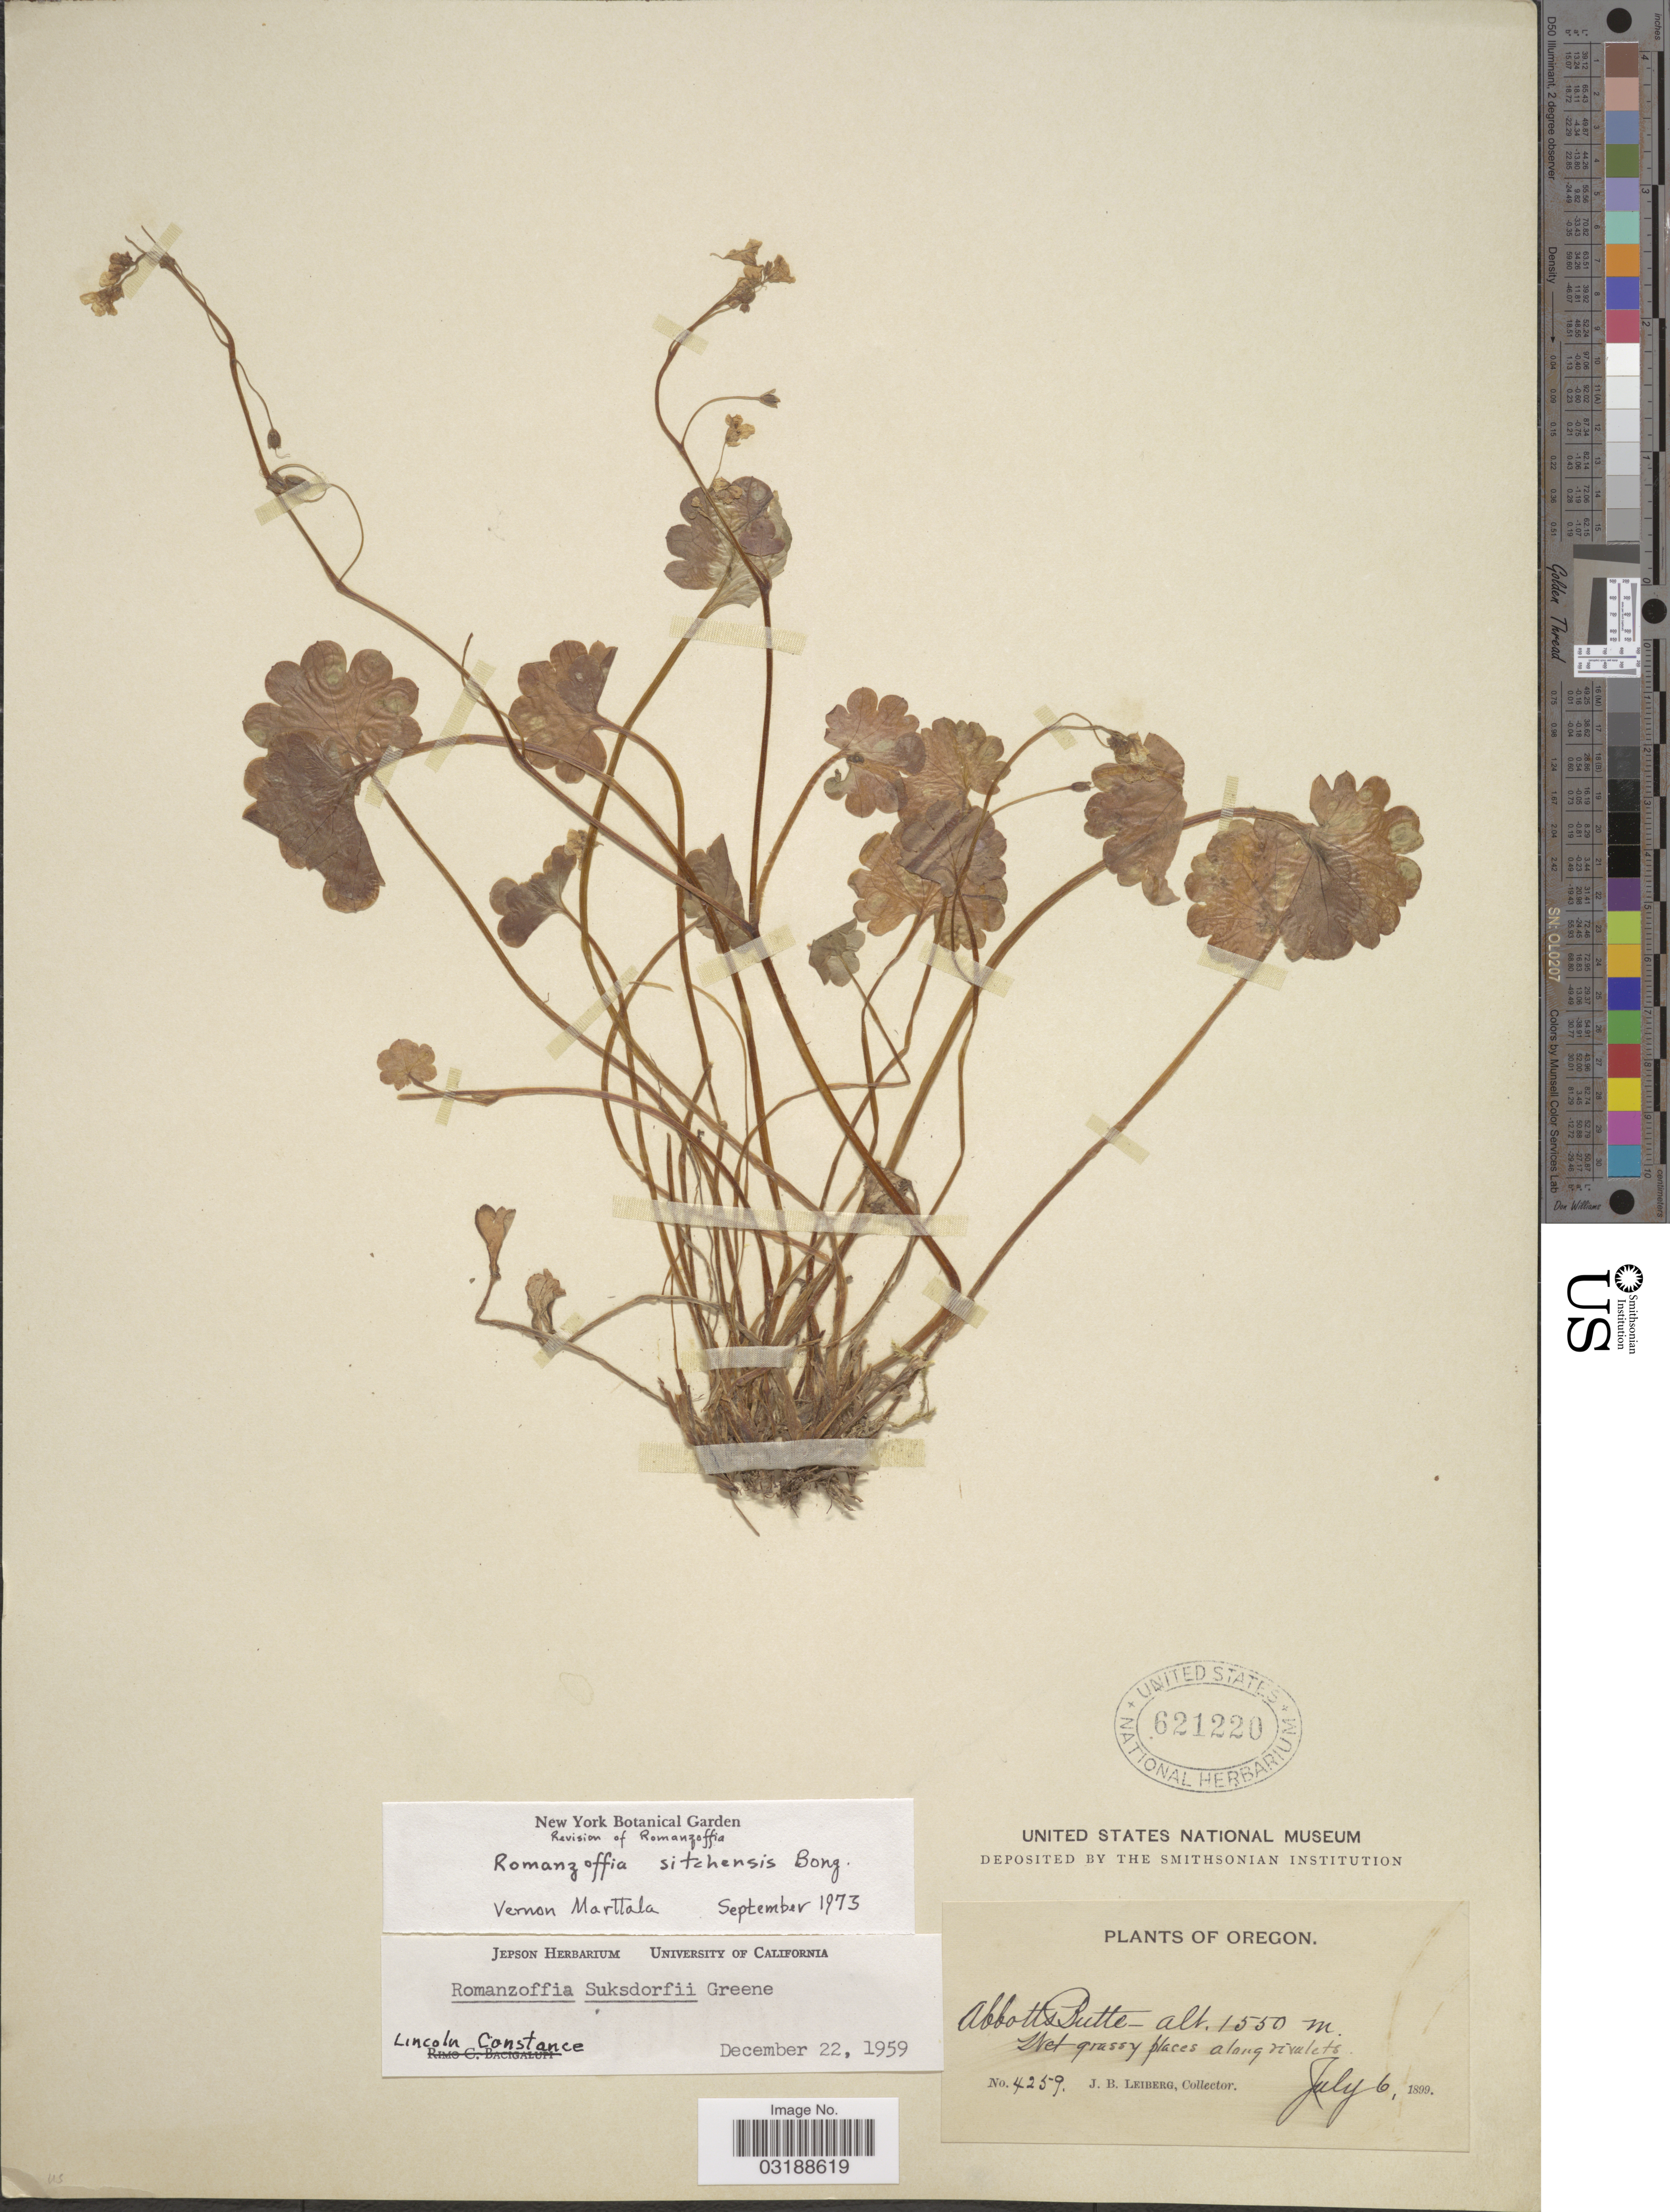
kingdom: Plantae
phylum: Tracheophyta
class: Magnoliopsida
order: Boraginales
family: Hydrophyllaceae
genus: Romanzoffia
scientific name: Romanzoffia sitchensis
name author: Bong.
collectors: J. B. Leiberg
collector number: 4259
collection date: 1899-07-06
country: United States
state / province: Oregon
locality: Abbotts Butte.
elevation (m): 1550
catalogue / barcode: US 621220